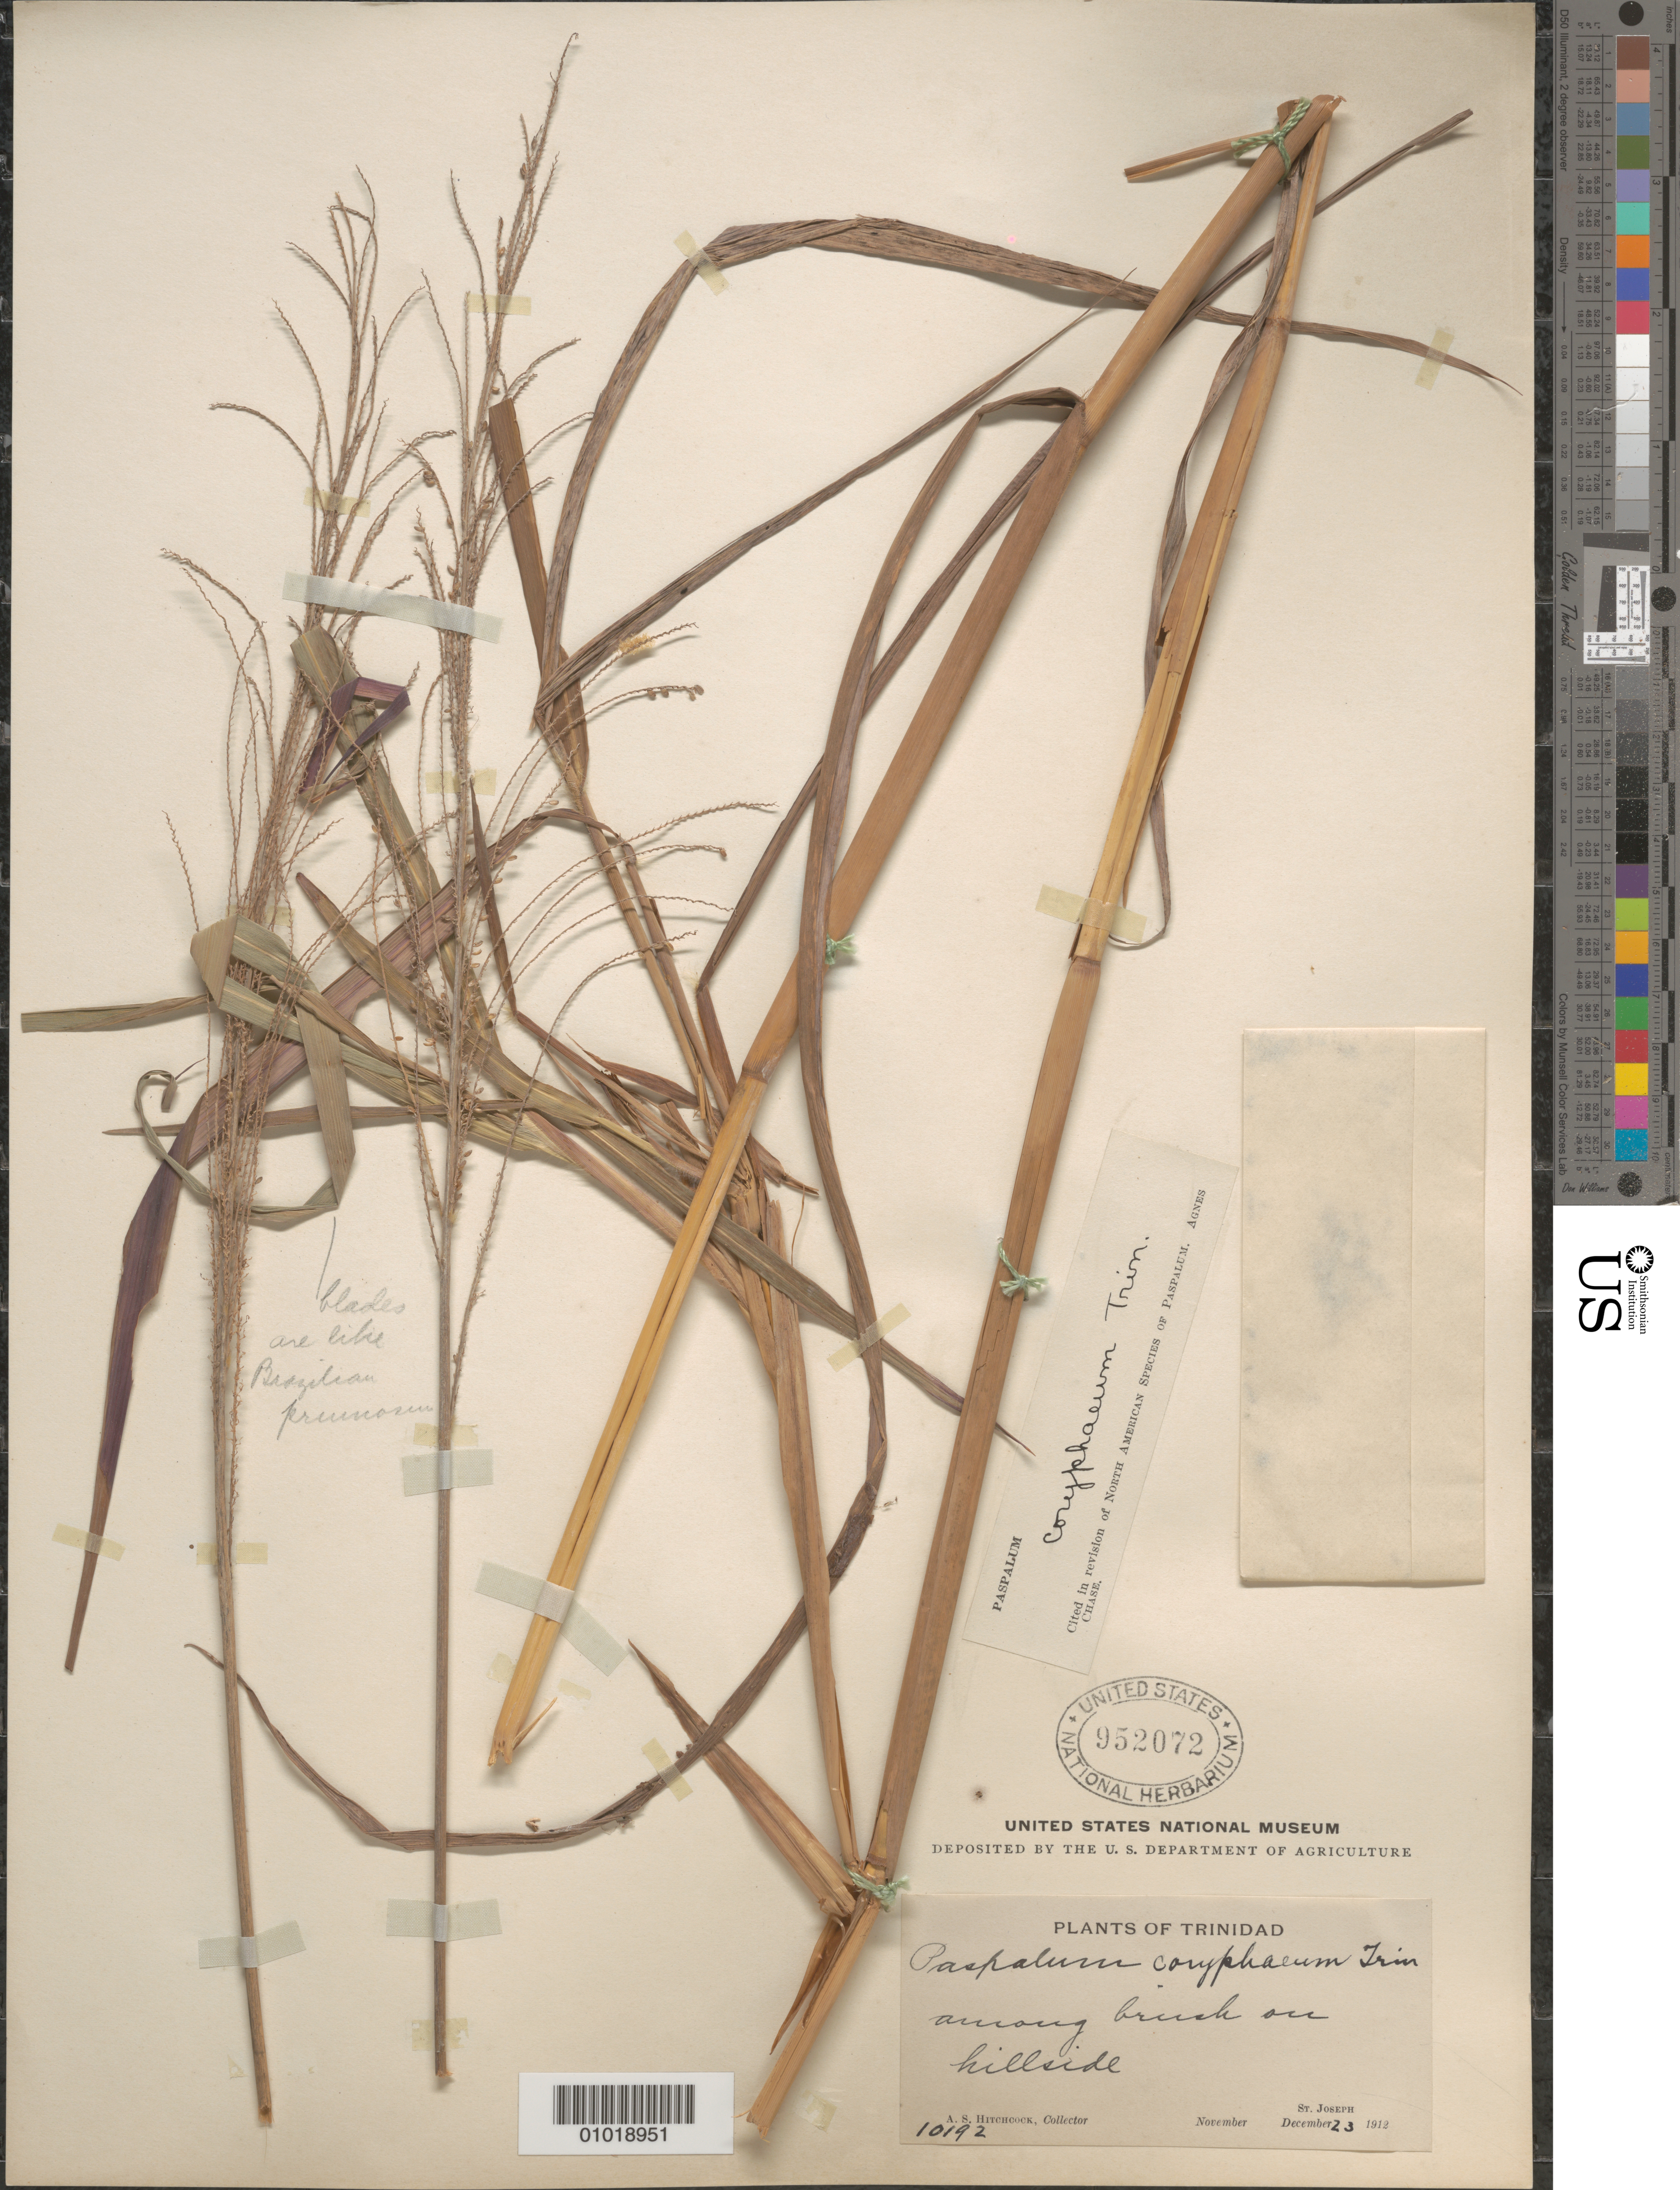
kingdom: Plantae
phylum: Tracheophyta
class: Liliopsida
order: Poales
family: Poaceae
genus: Paspalum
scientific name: Paspalum coryphaeum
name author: Trin.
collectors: A. S. Hitchcock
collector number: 10192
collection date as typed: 23 Dec 1912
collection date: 1912-12-23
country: Trinidad and Tobago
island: Trinidad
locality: St. Joseph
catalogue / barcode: US 952072